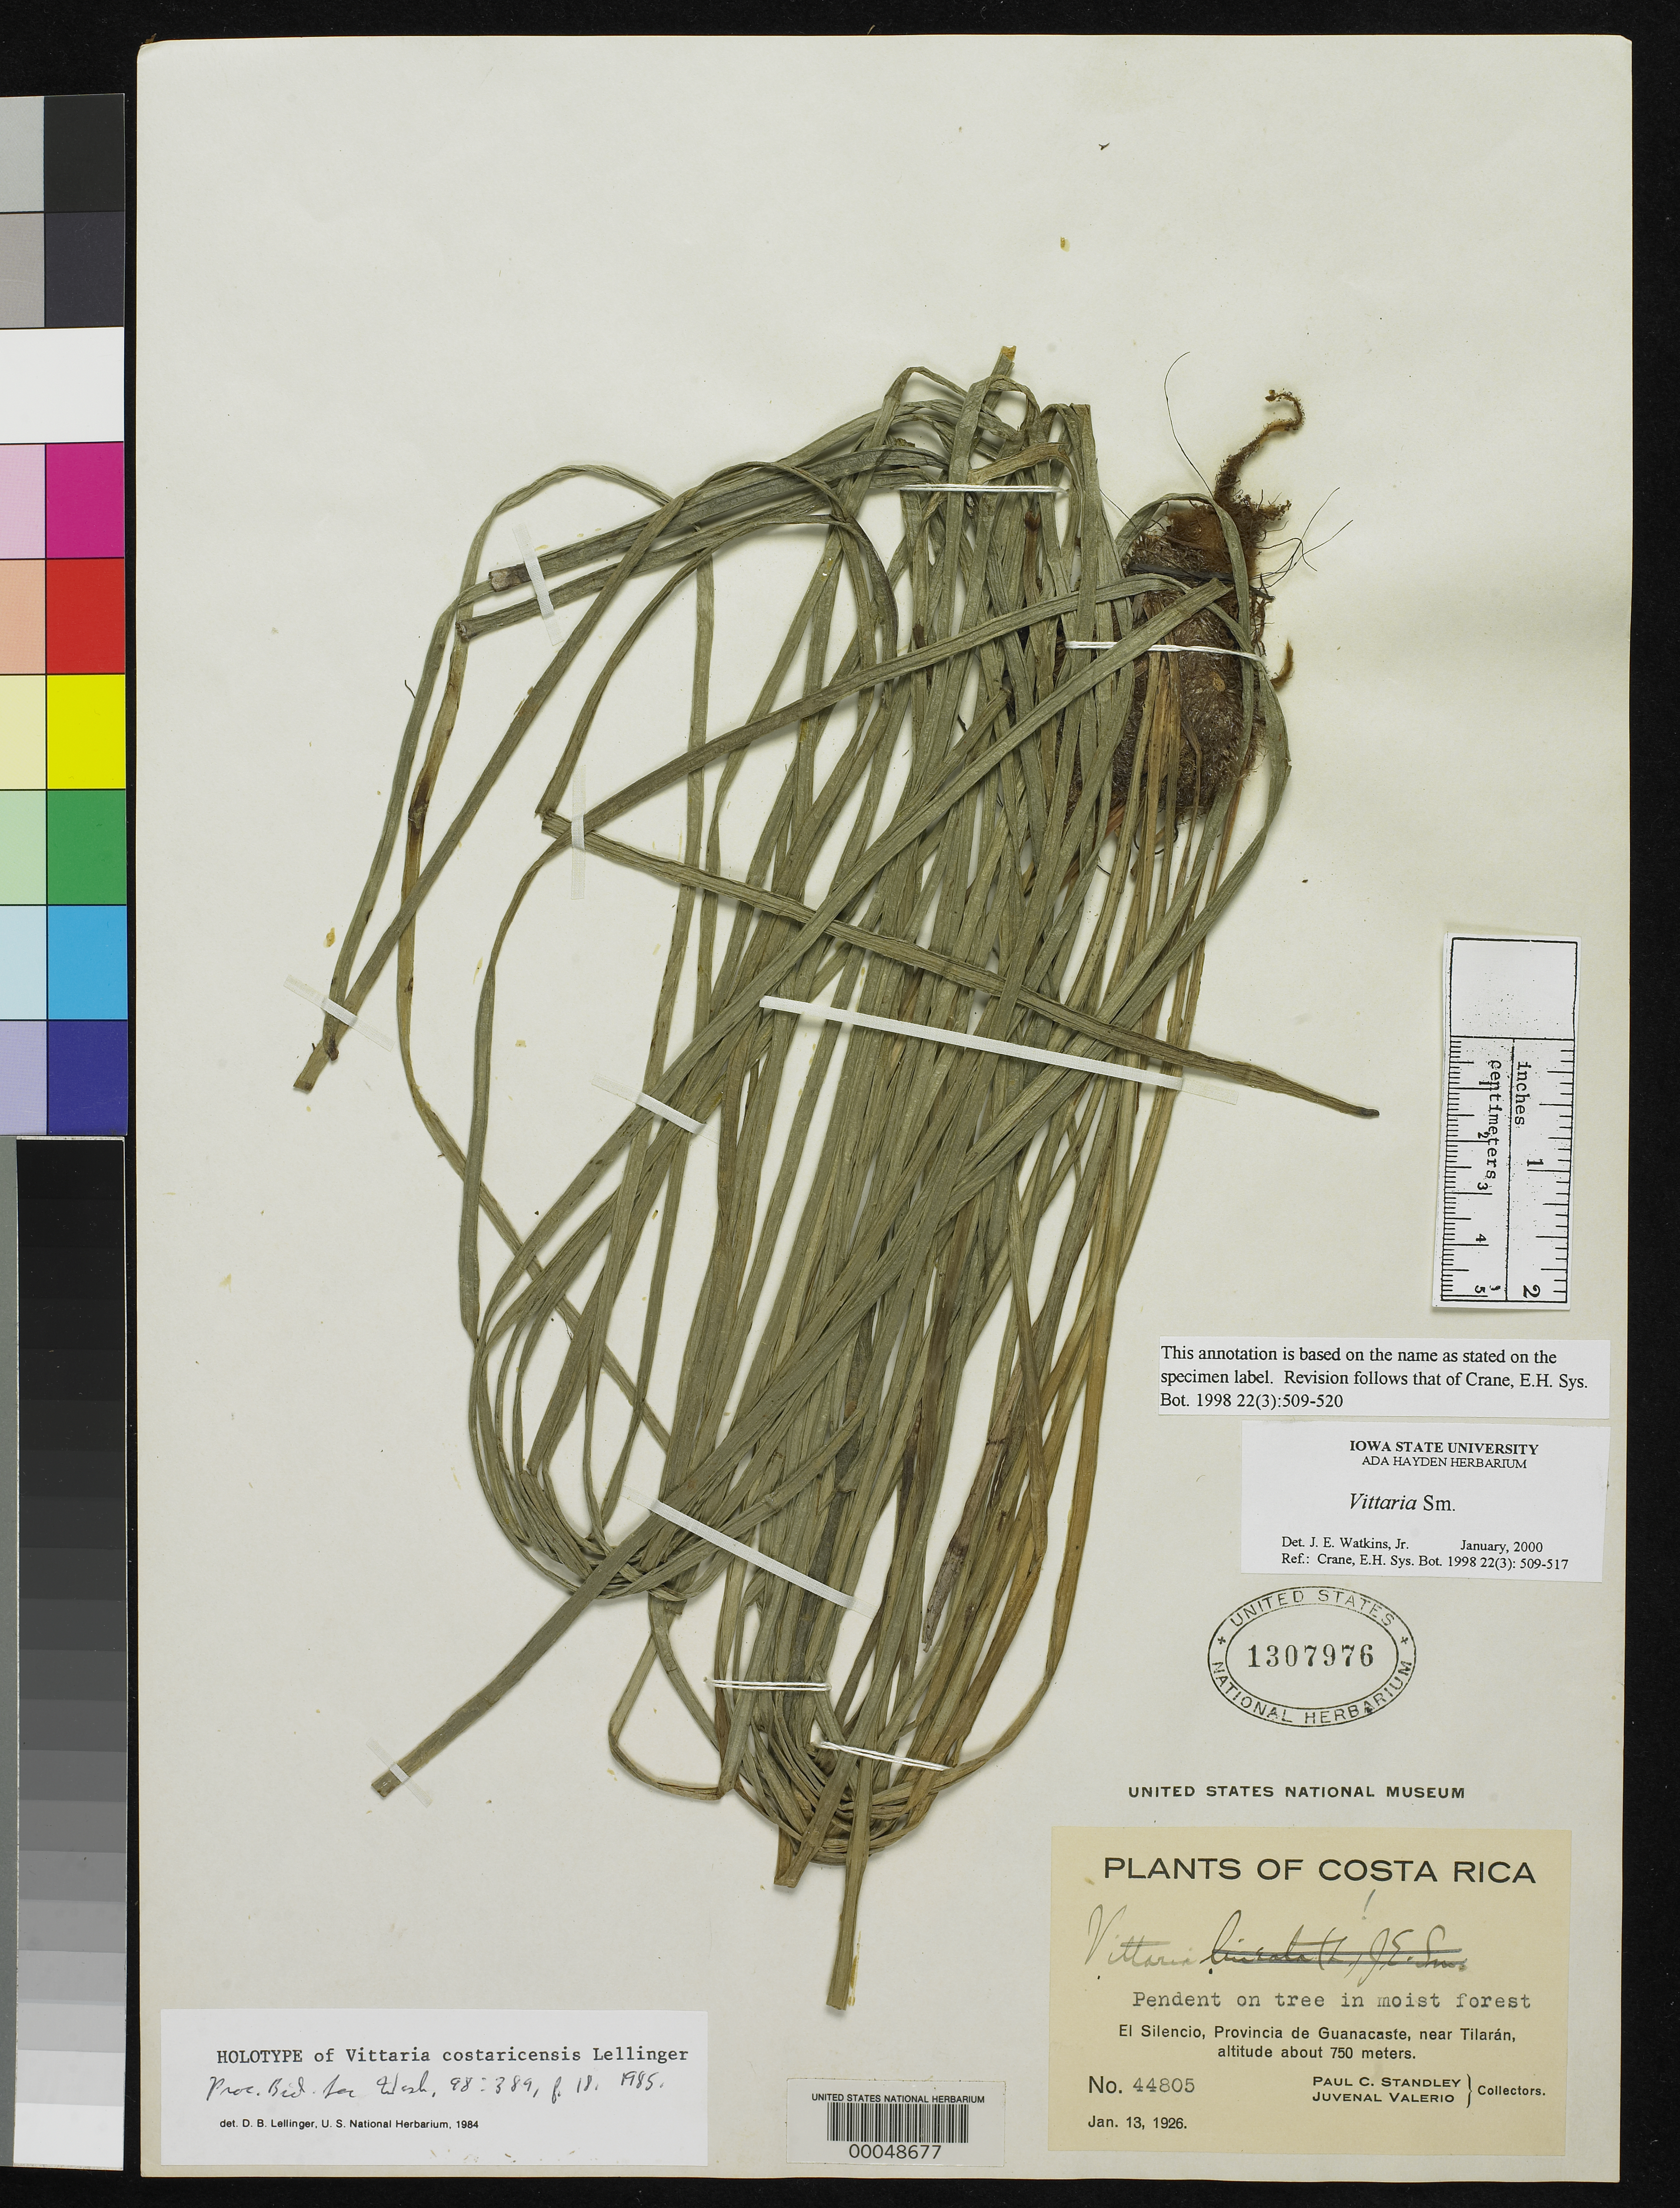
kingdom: Plantae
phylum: Tracheophyta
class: Polypodiopsida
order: Polypodiales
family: Pteridaceae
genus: Vittaria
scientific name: Vittaria costaricensis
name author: Lellinger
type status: Holotype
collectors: P. C. Standley & J. Valerio R.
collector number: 44805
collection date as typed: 13 Jan 1926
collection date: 1926-01-13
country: Costa Rica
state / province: Guanacaste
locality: Near Tilaran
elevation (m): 750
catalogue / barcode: US 1307976